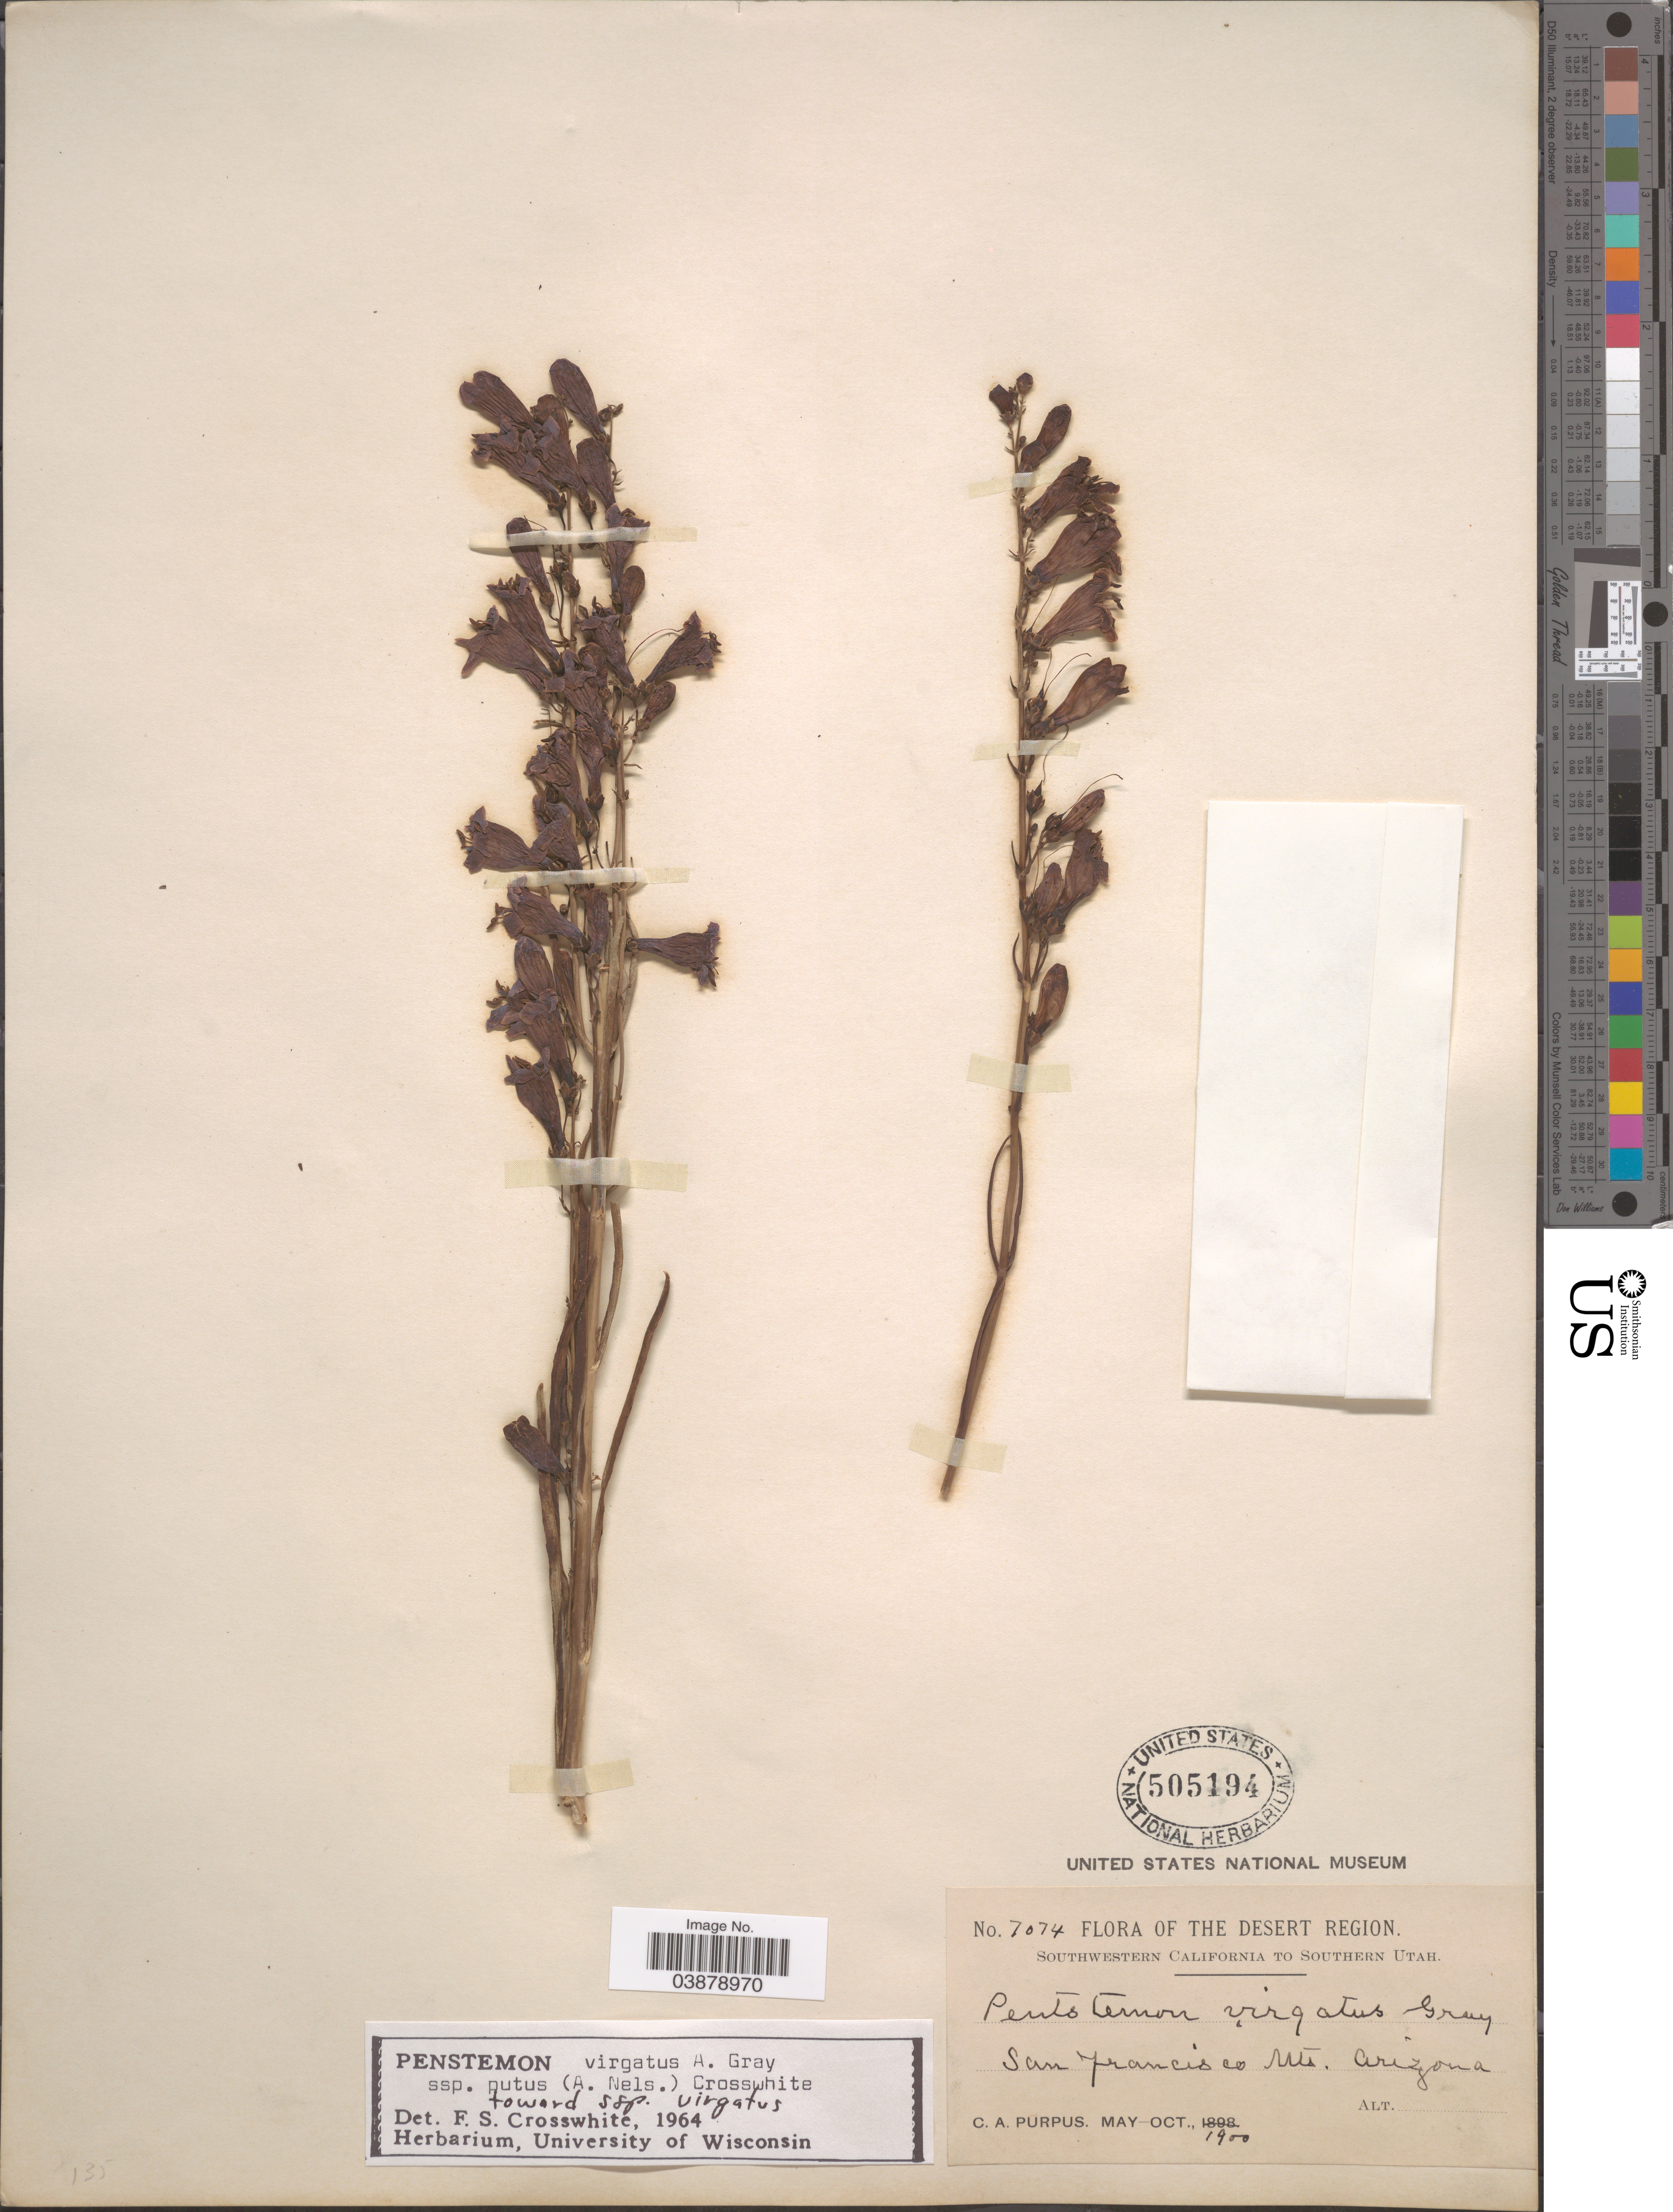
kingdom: Plantae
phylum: Tracheophyta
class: Magnoliopsida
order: Lamiales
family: Plantaginaceae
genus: Penstemon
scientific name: Penstemon virgatus subsp. putus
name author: (A. Nelson) Crosswh.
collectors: C. A. Purpus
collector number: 7074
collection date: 1900-05/1900-10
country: United States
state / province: Arizona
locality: The Desert Region. San Francisco Mts.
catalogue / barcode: US 505194